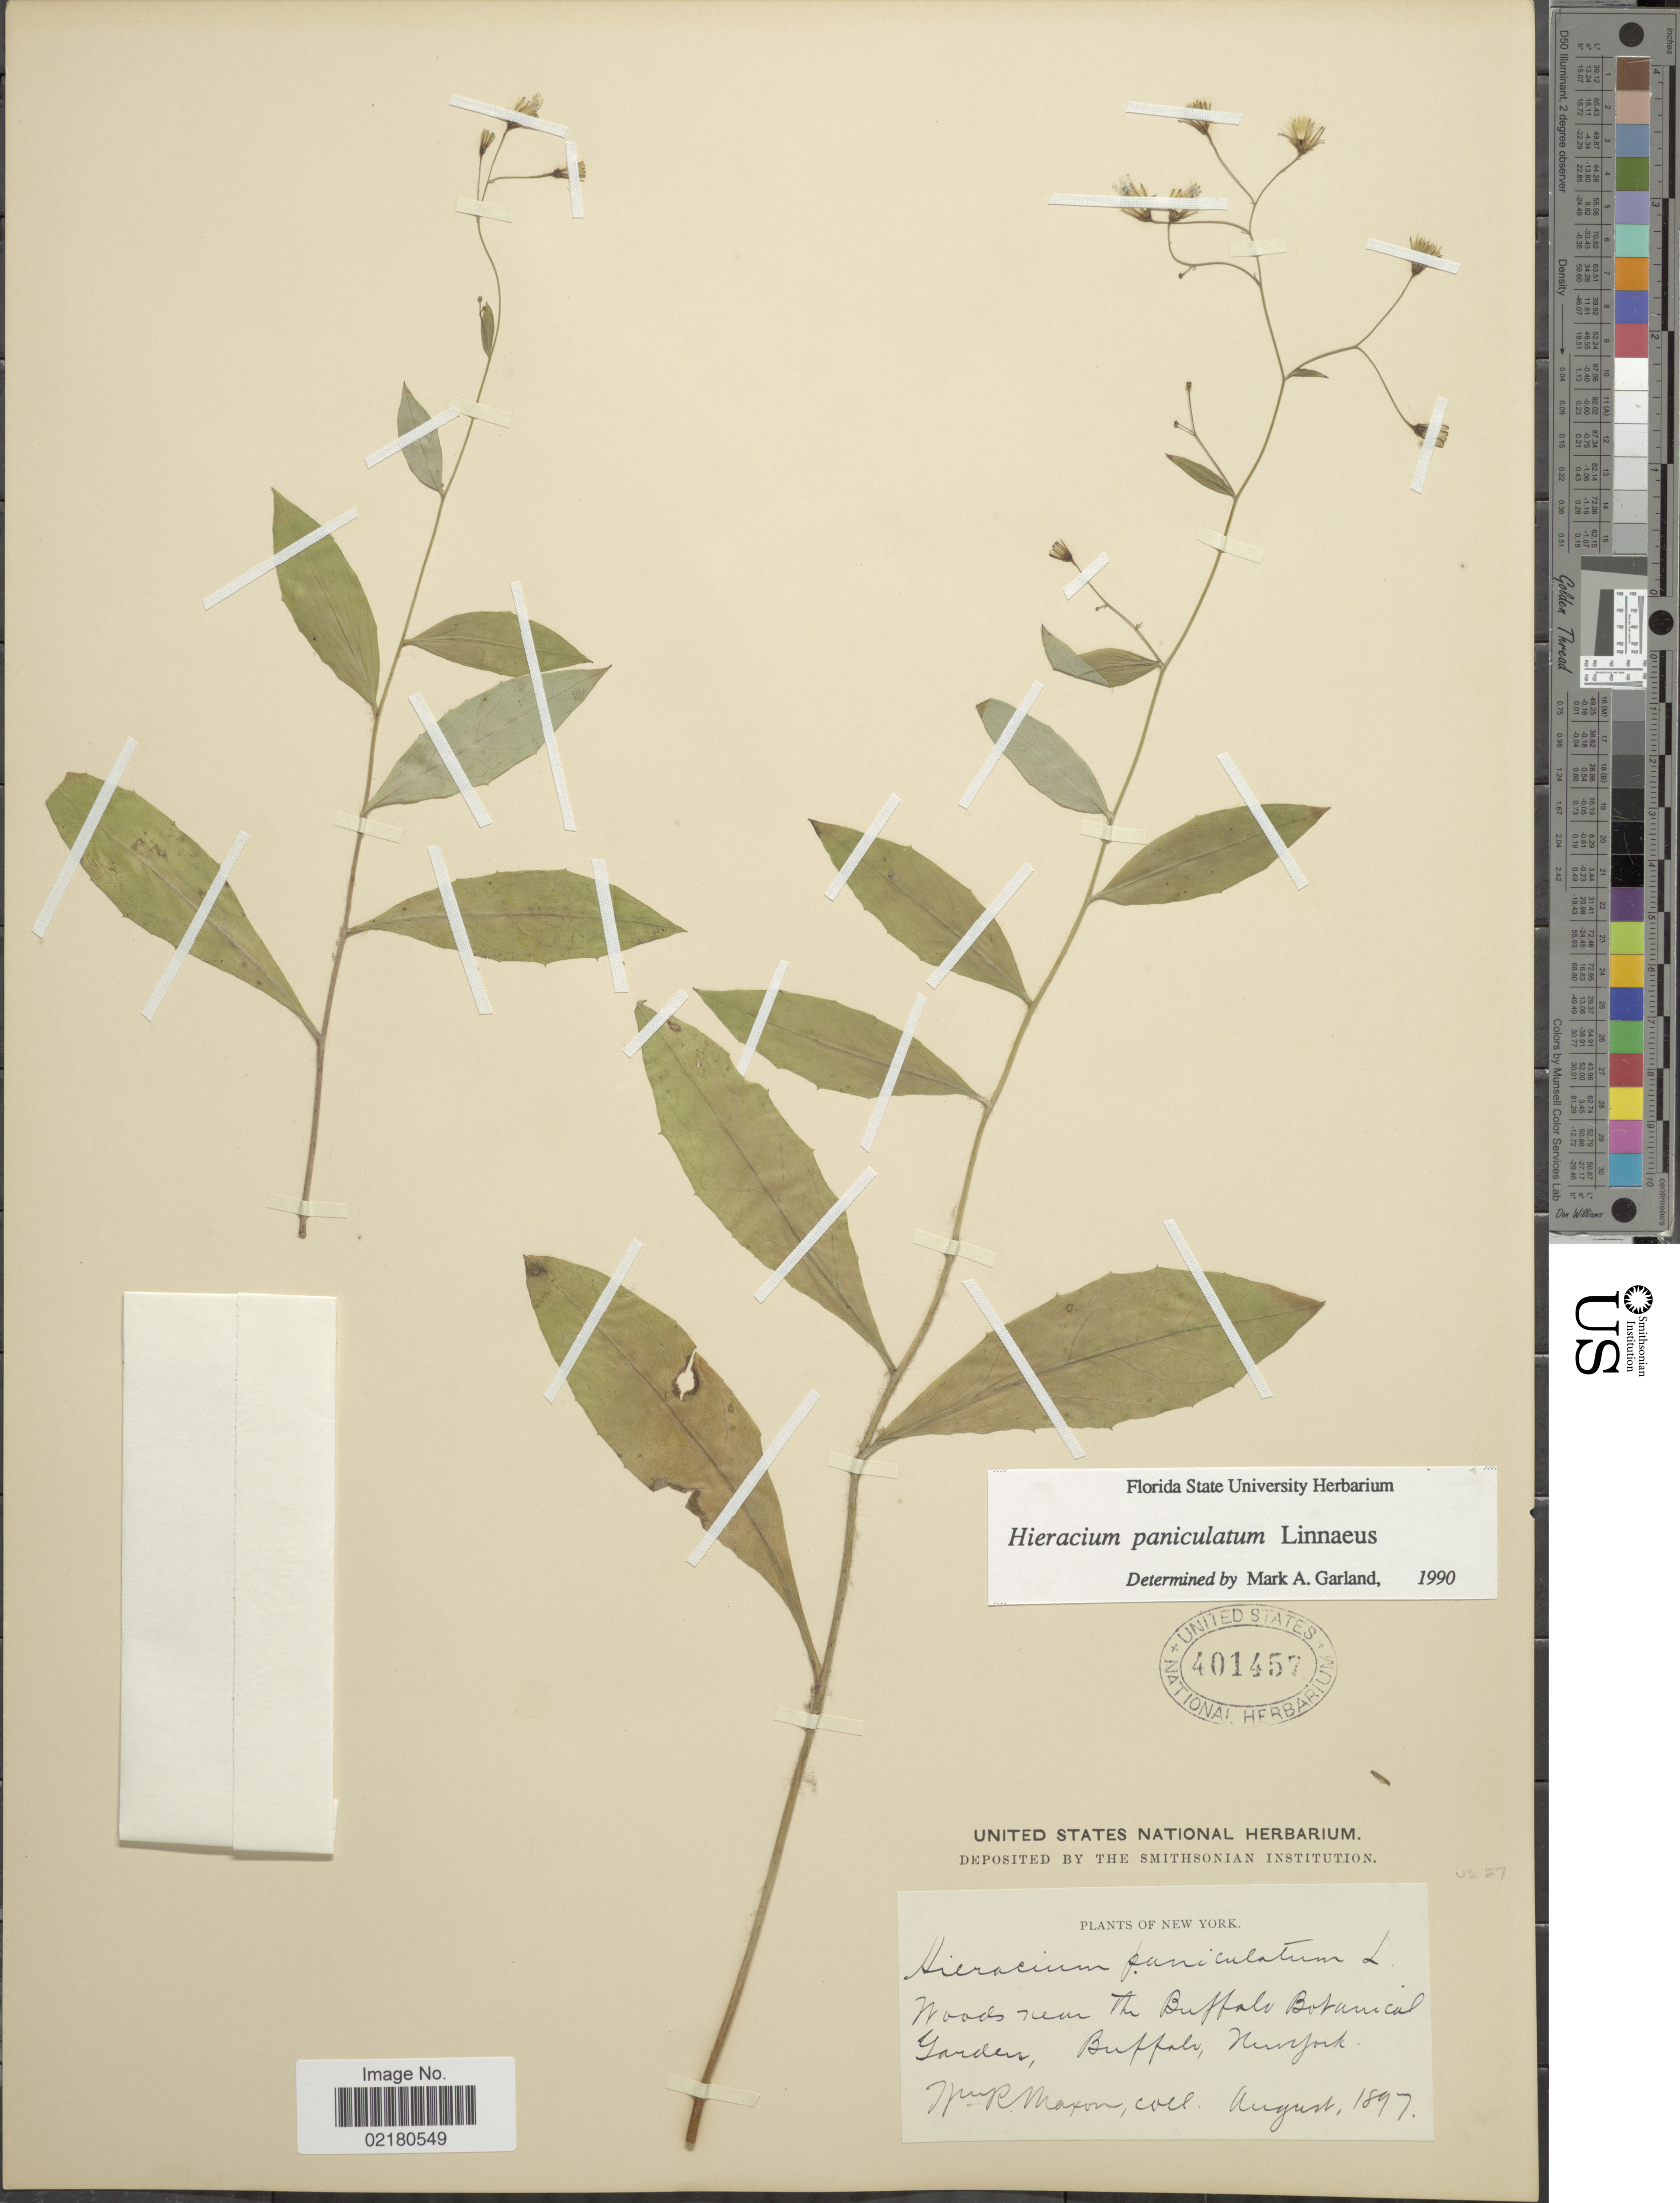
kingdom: Plantae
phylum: Tracheophyta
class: Magnoliopsida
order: Asterales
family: Asteraceae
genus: Hieracium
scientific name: Hieracium paniculatum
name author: L.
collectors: W. R. Maxon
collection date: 1897-08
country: United States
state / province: New York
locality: Woods near The Buffalo Botanical Garden, Buffalo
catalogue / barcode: US 401457